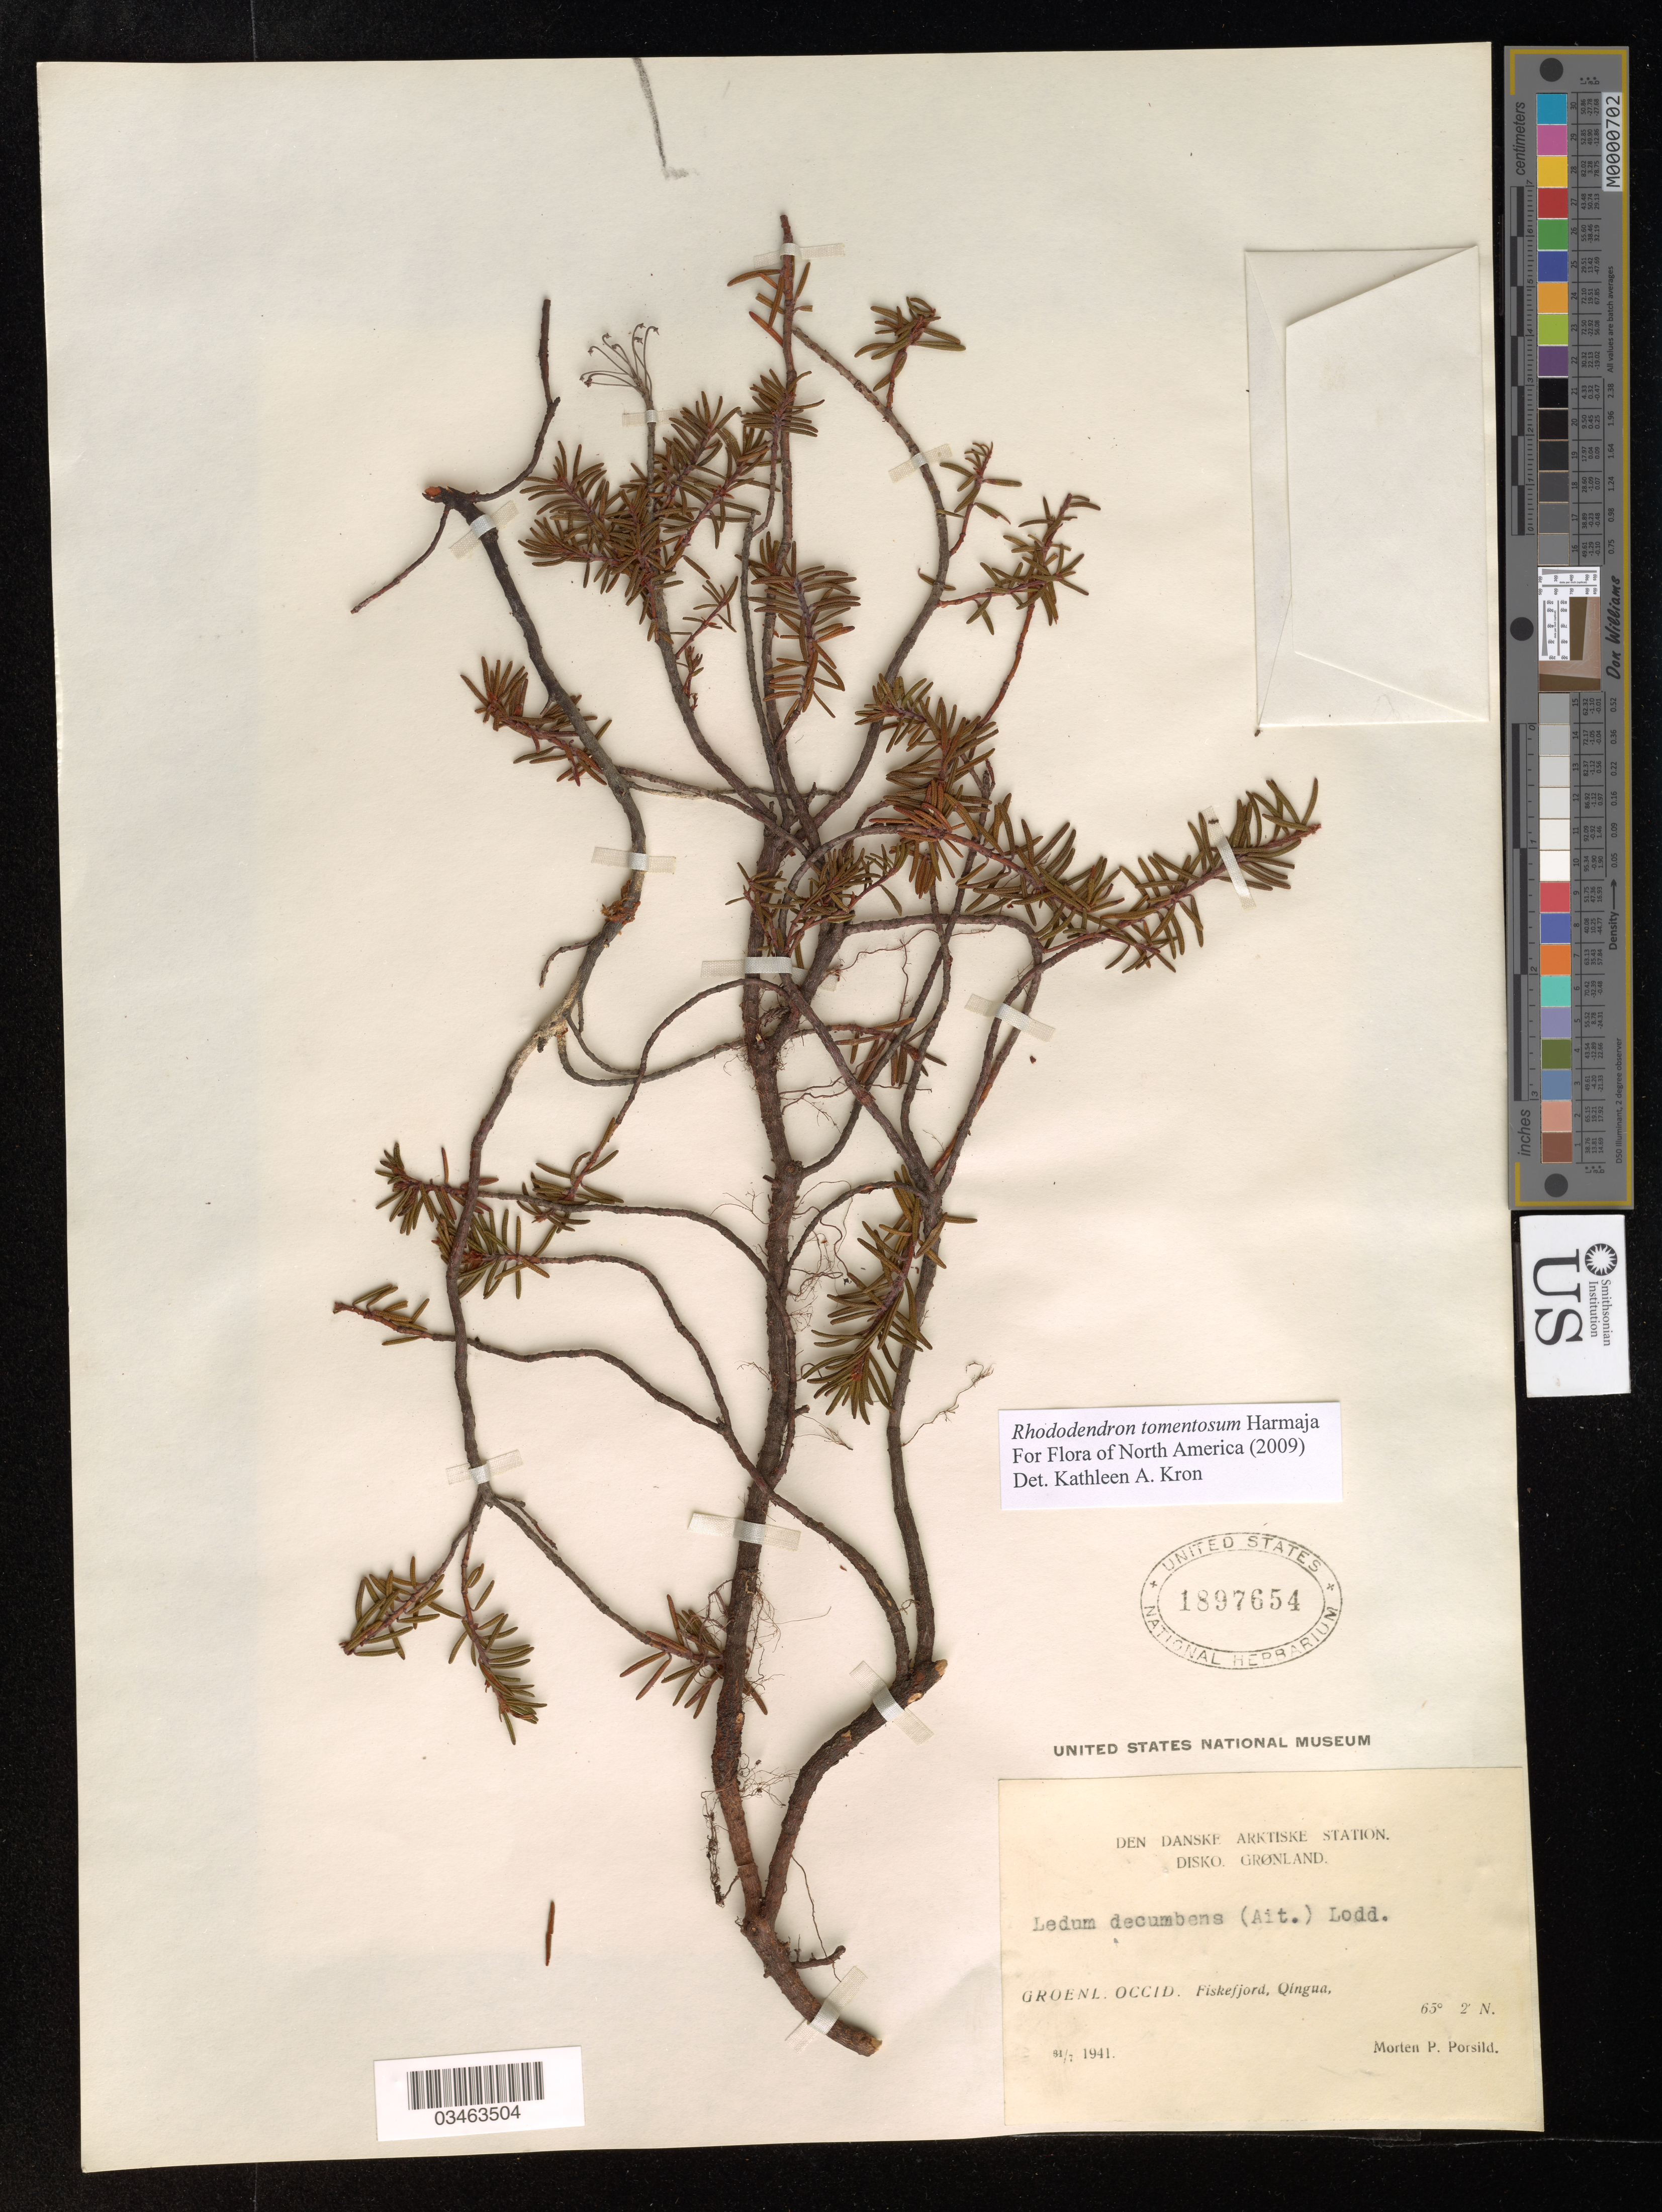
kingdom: Plantae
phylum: Tracheophyta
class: Magnoliopsida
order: Ericales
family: Ericaceae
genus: Rhododendron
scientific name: Rhododendron tomentosum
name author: Harmaja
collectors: M. P. Porsild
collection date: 1941-07-31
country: Greenland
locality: Groenl. Occid. Fiskefjord, Qíngua.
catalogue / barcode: US 1897654